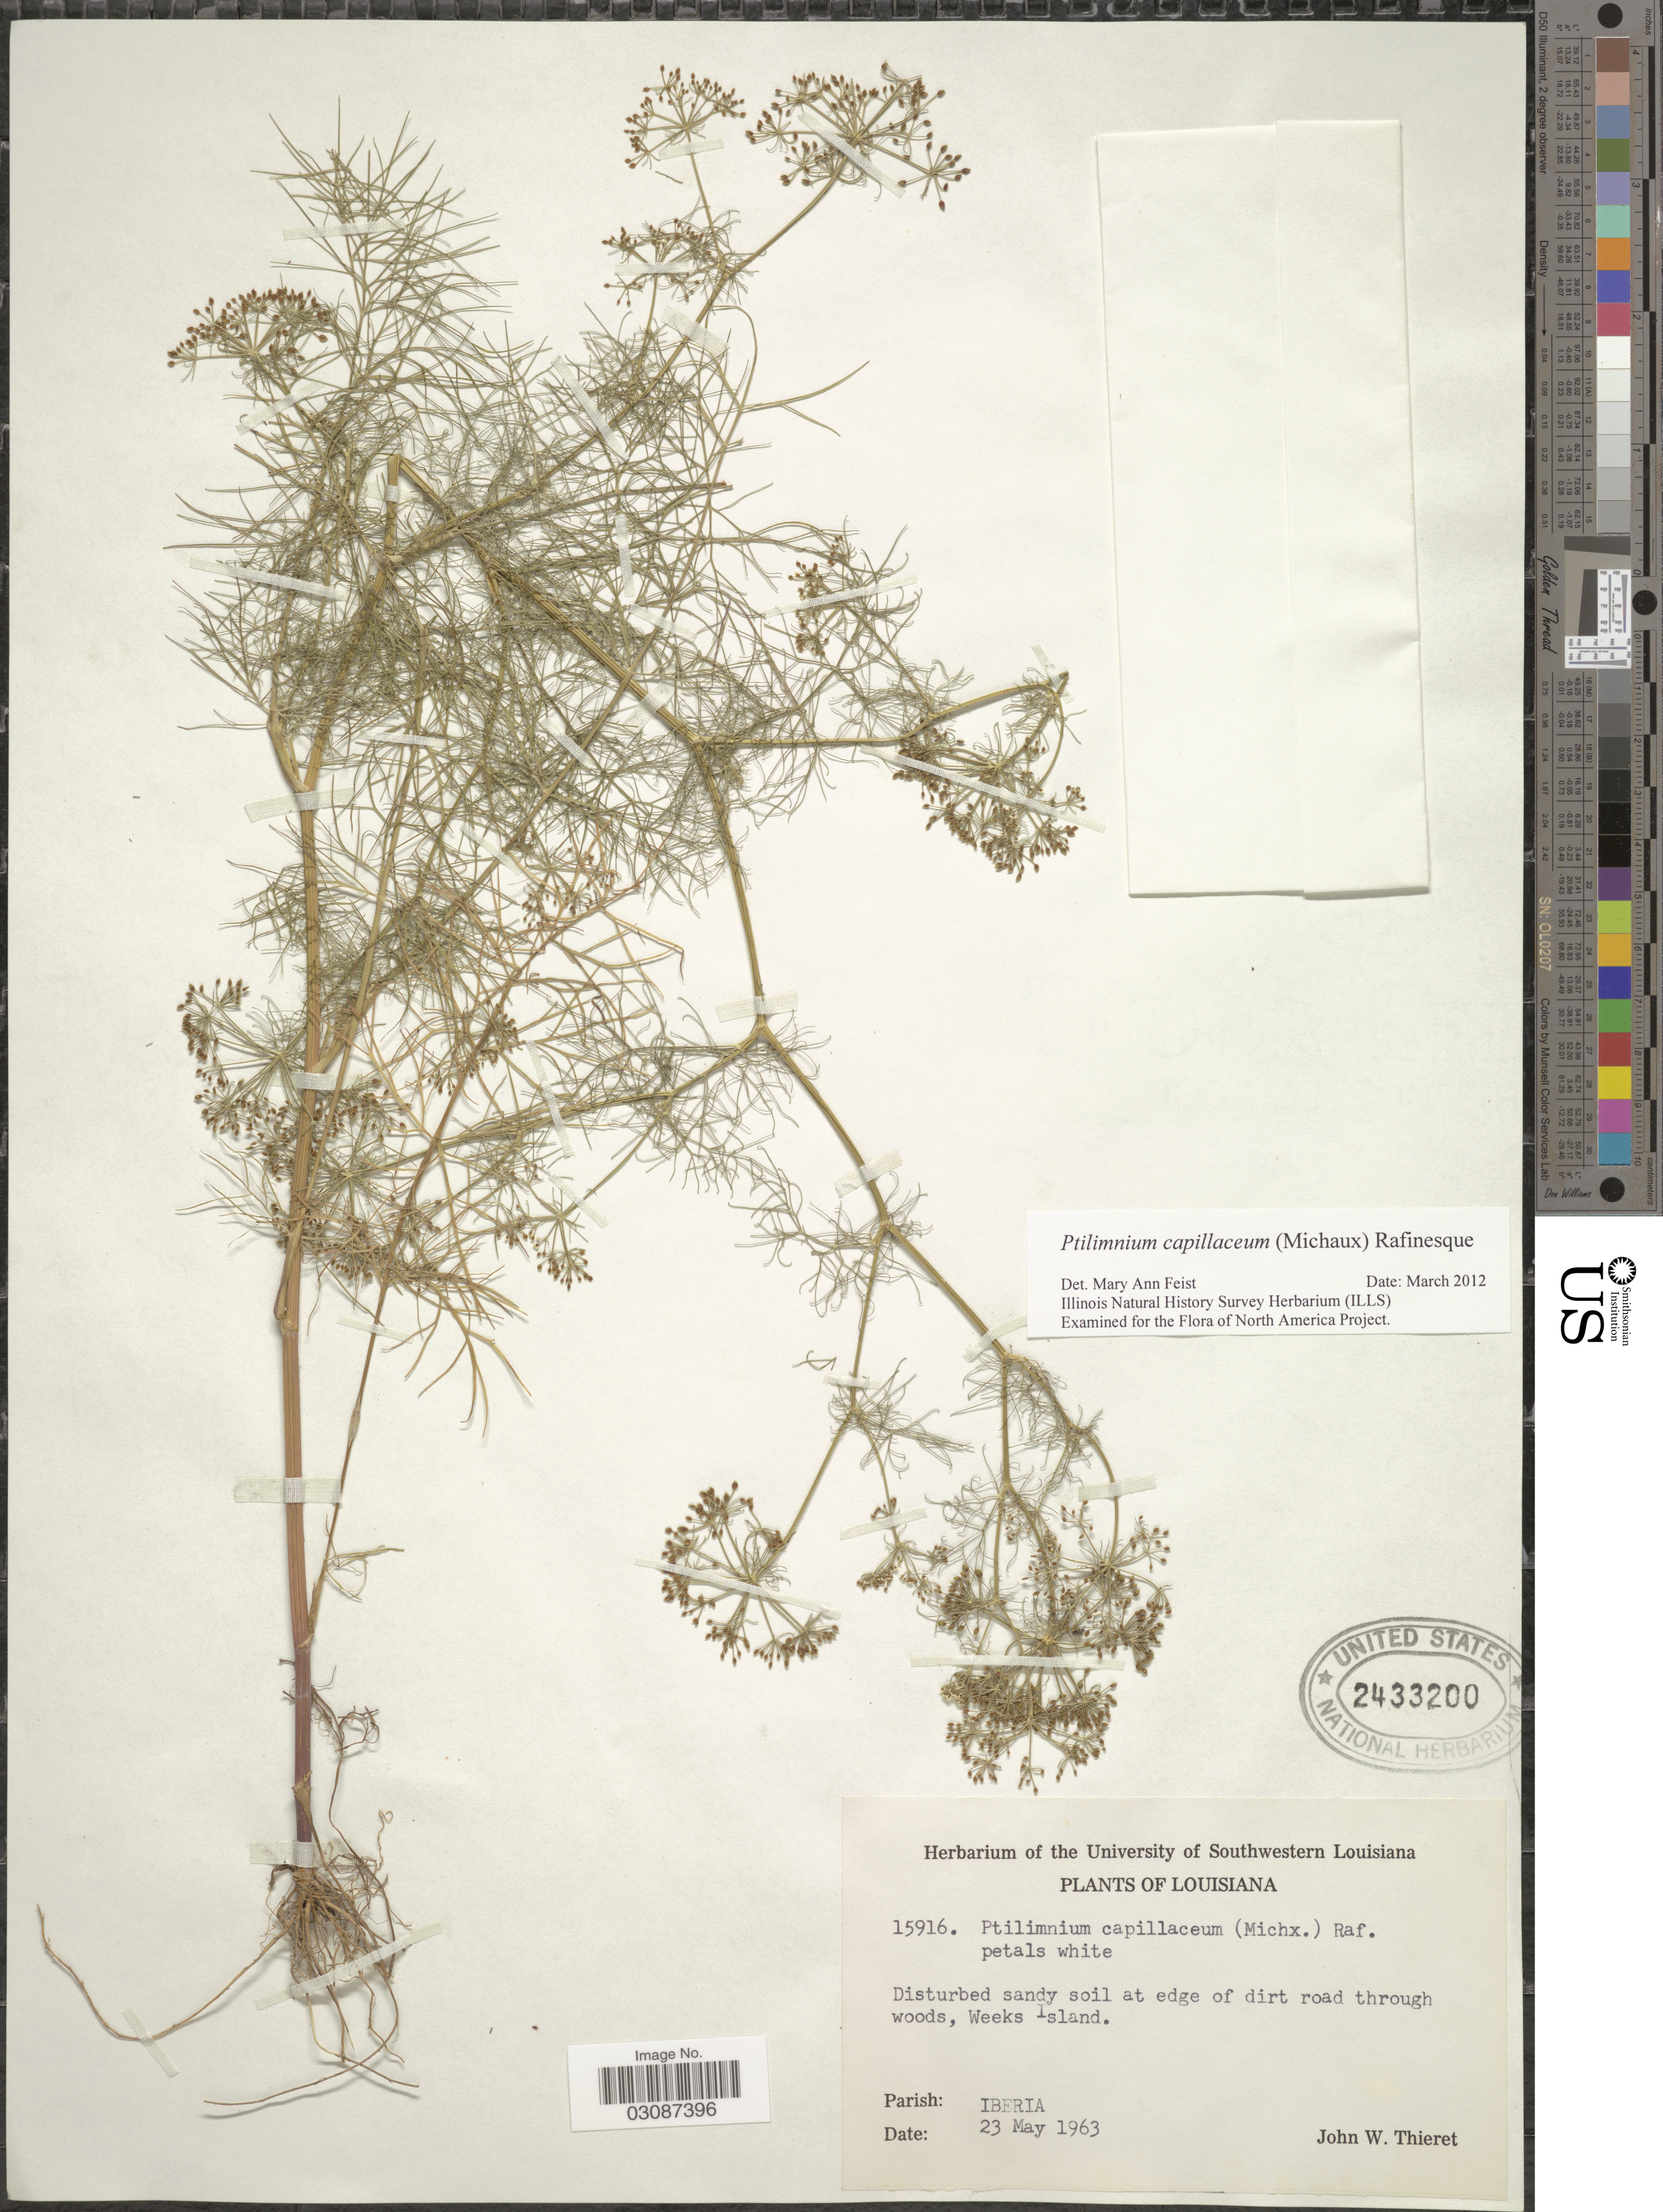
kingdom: Plantae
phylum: Tracheophyta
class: Magnoliopsida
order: Apiales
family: Apiaceae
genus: Ptilimnium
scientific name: Ptilimnium capillaceum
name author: (Michx.) Raf.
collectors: J. W. Thieret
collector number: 15916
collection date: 1963-05-23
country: United States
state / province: Louisiana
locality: At edge of dirt road through woods, Weeks Island.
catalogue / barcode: US 2433200